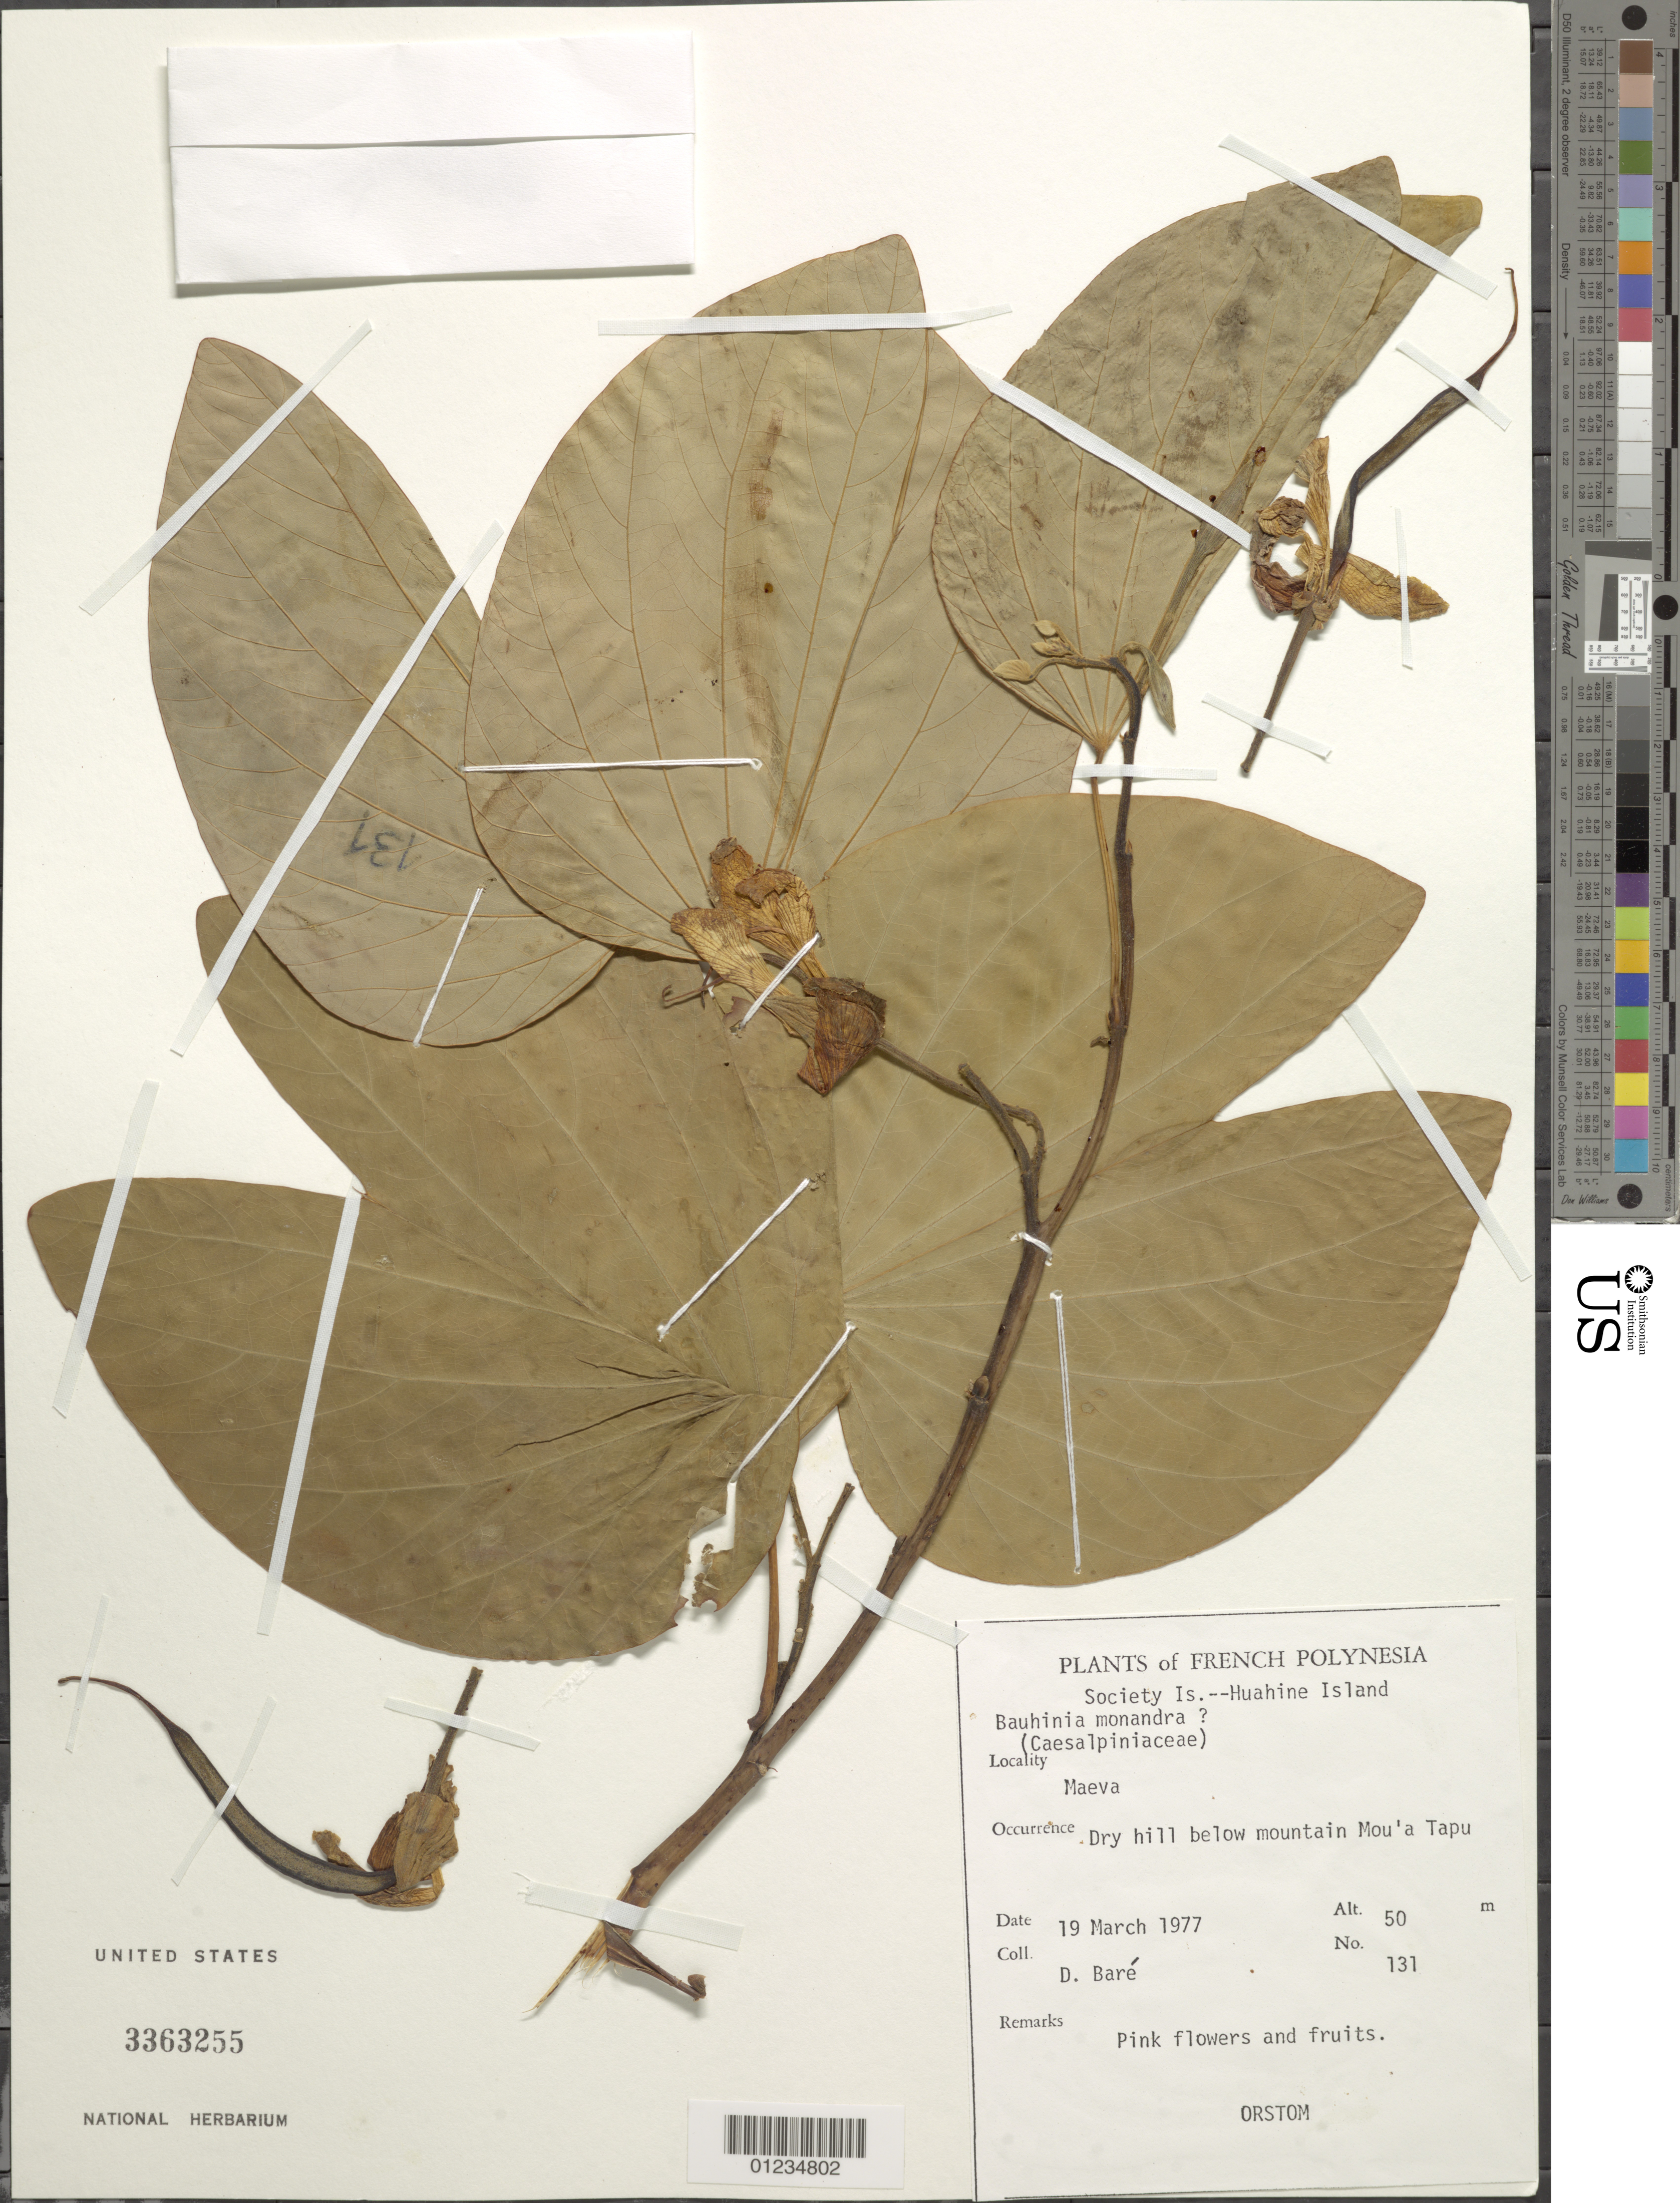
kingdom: Plantae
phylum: Tracheophyta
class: Magnoliopsida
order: Fabales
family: Fabaceae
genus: Bauhinia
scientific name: Bauhinia monandra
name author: Kurz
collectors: D. Baré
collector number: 131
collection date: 1977-03-19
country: French Polynesia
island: Huahine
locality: Maeva. Dry hill below mountain Mou'a Tapu.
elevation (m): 50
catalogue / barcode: US 3363255